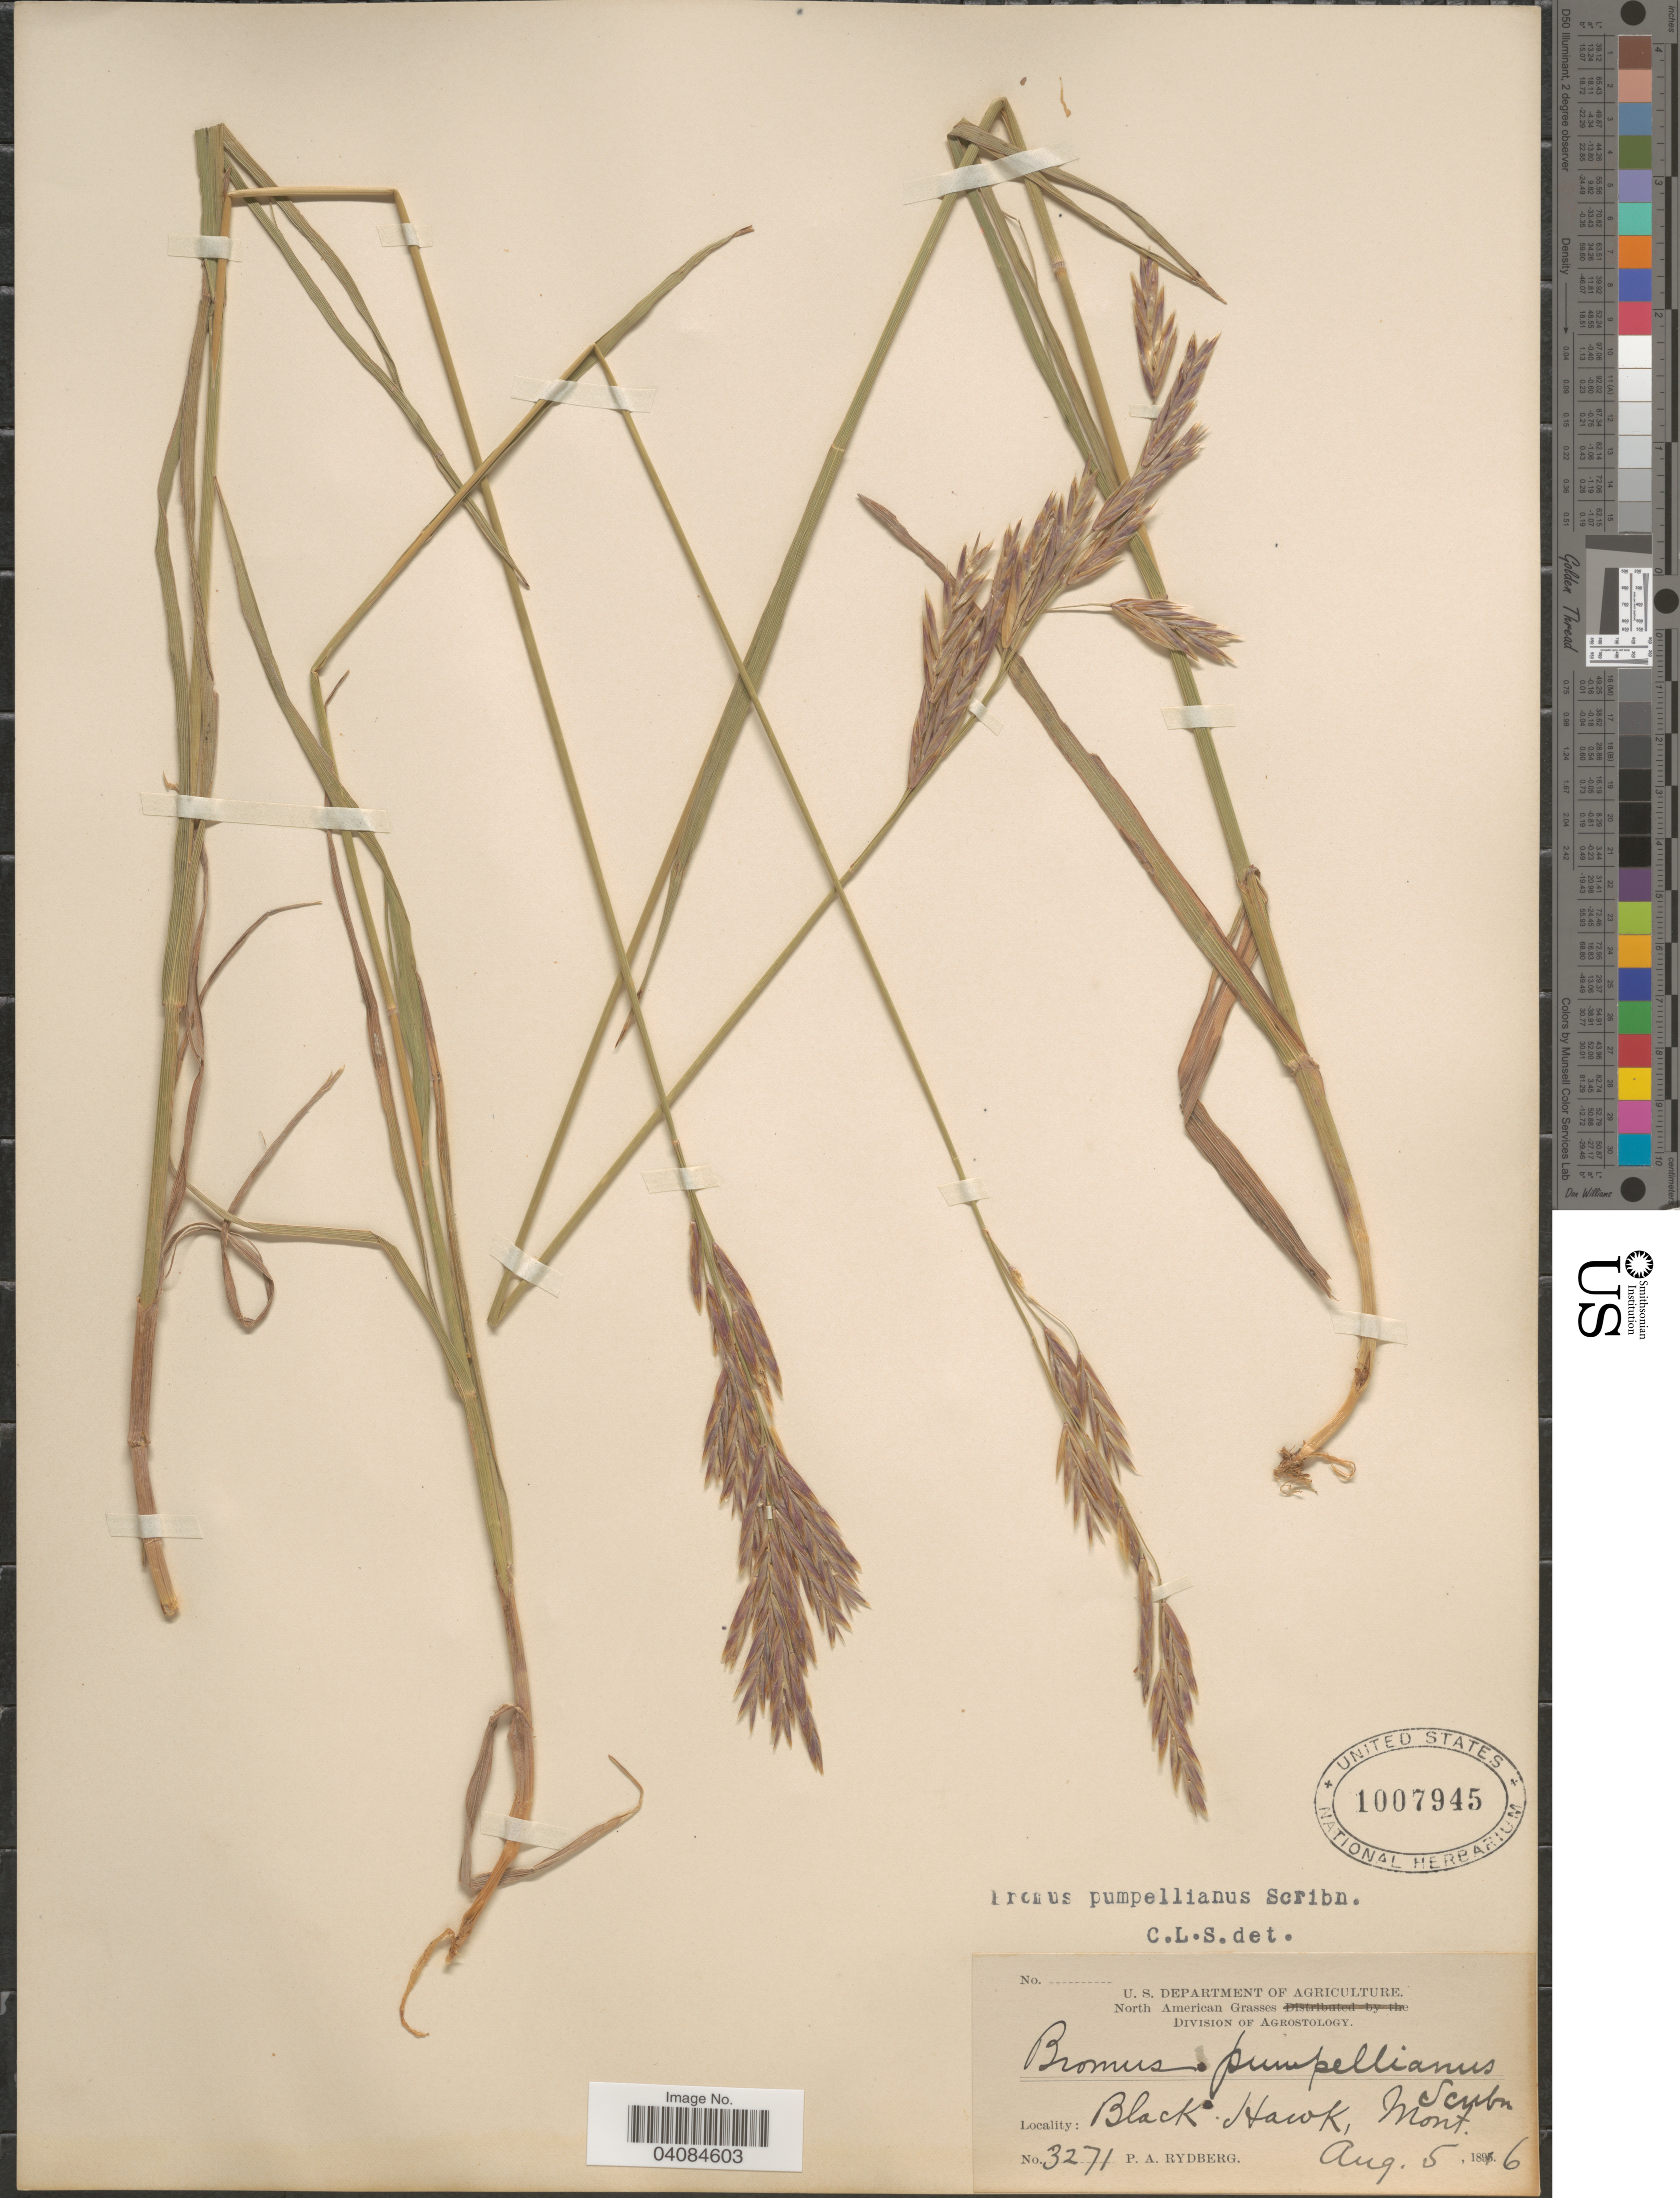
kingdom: Plantae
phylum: Tracheophyta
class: Liliopsida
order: Poales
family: Poaceae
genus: Bromus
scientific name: Bromus pumpellianus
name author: Scribn.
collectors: P. A. Rydberg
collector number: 3271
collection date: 1896-08-05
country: United States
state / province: Montana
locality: Black Hawk.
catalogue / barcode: US 1007945